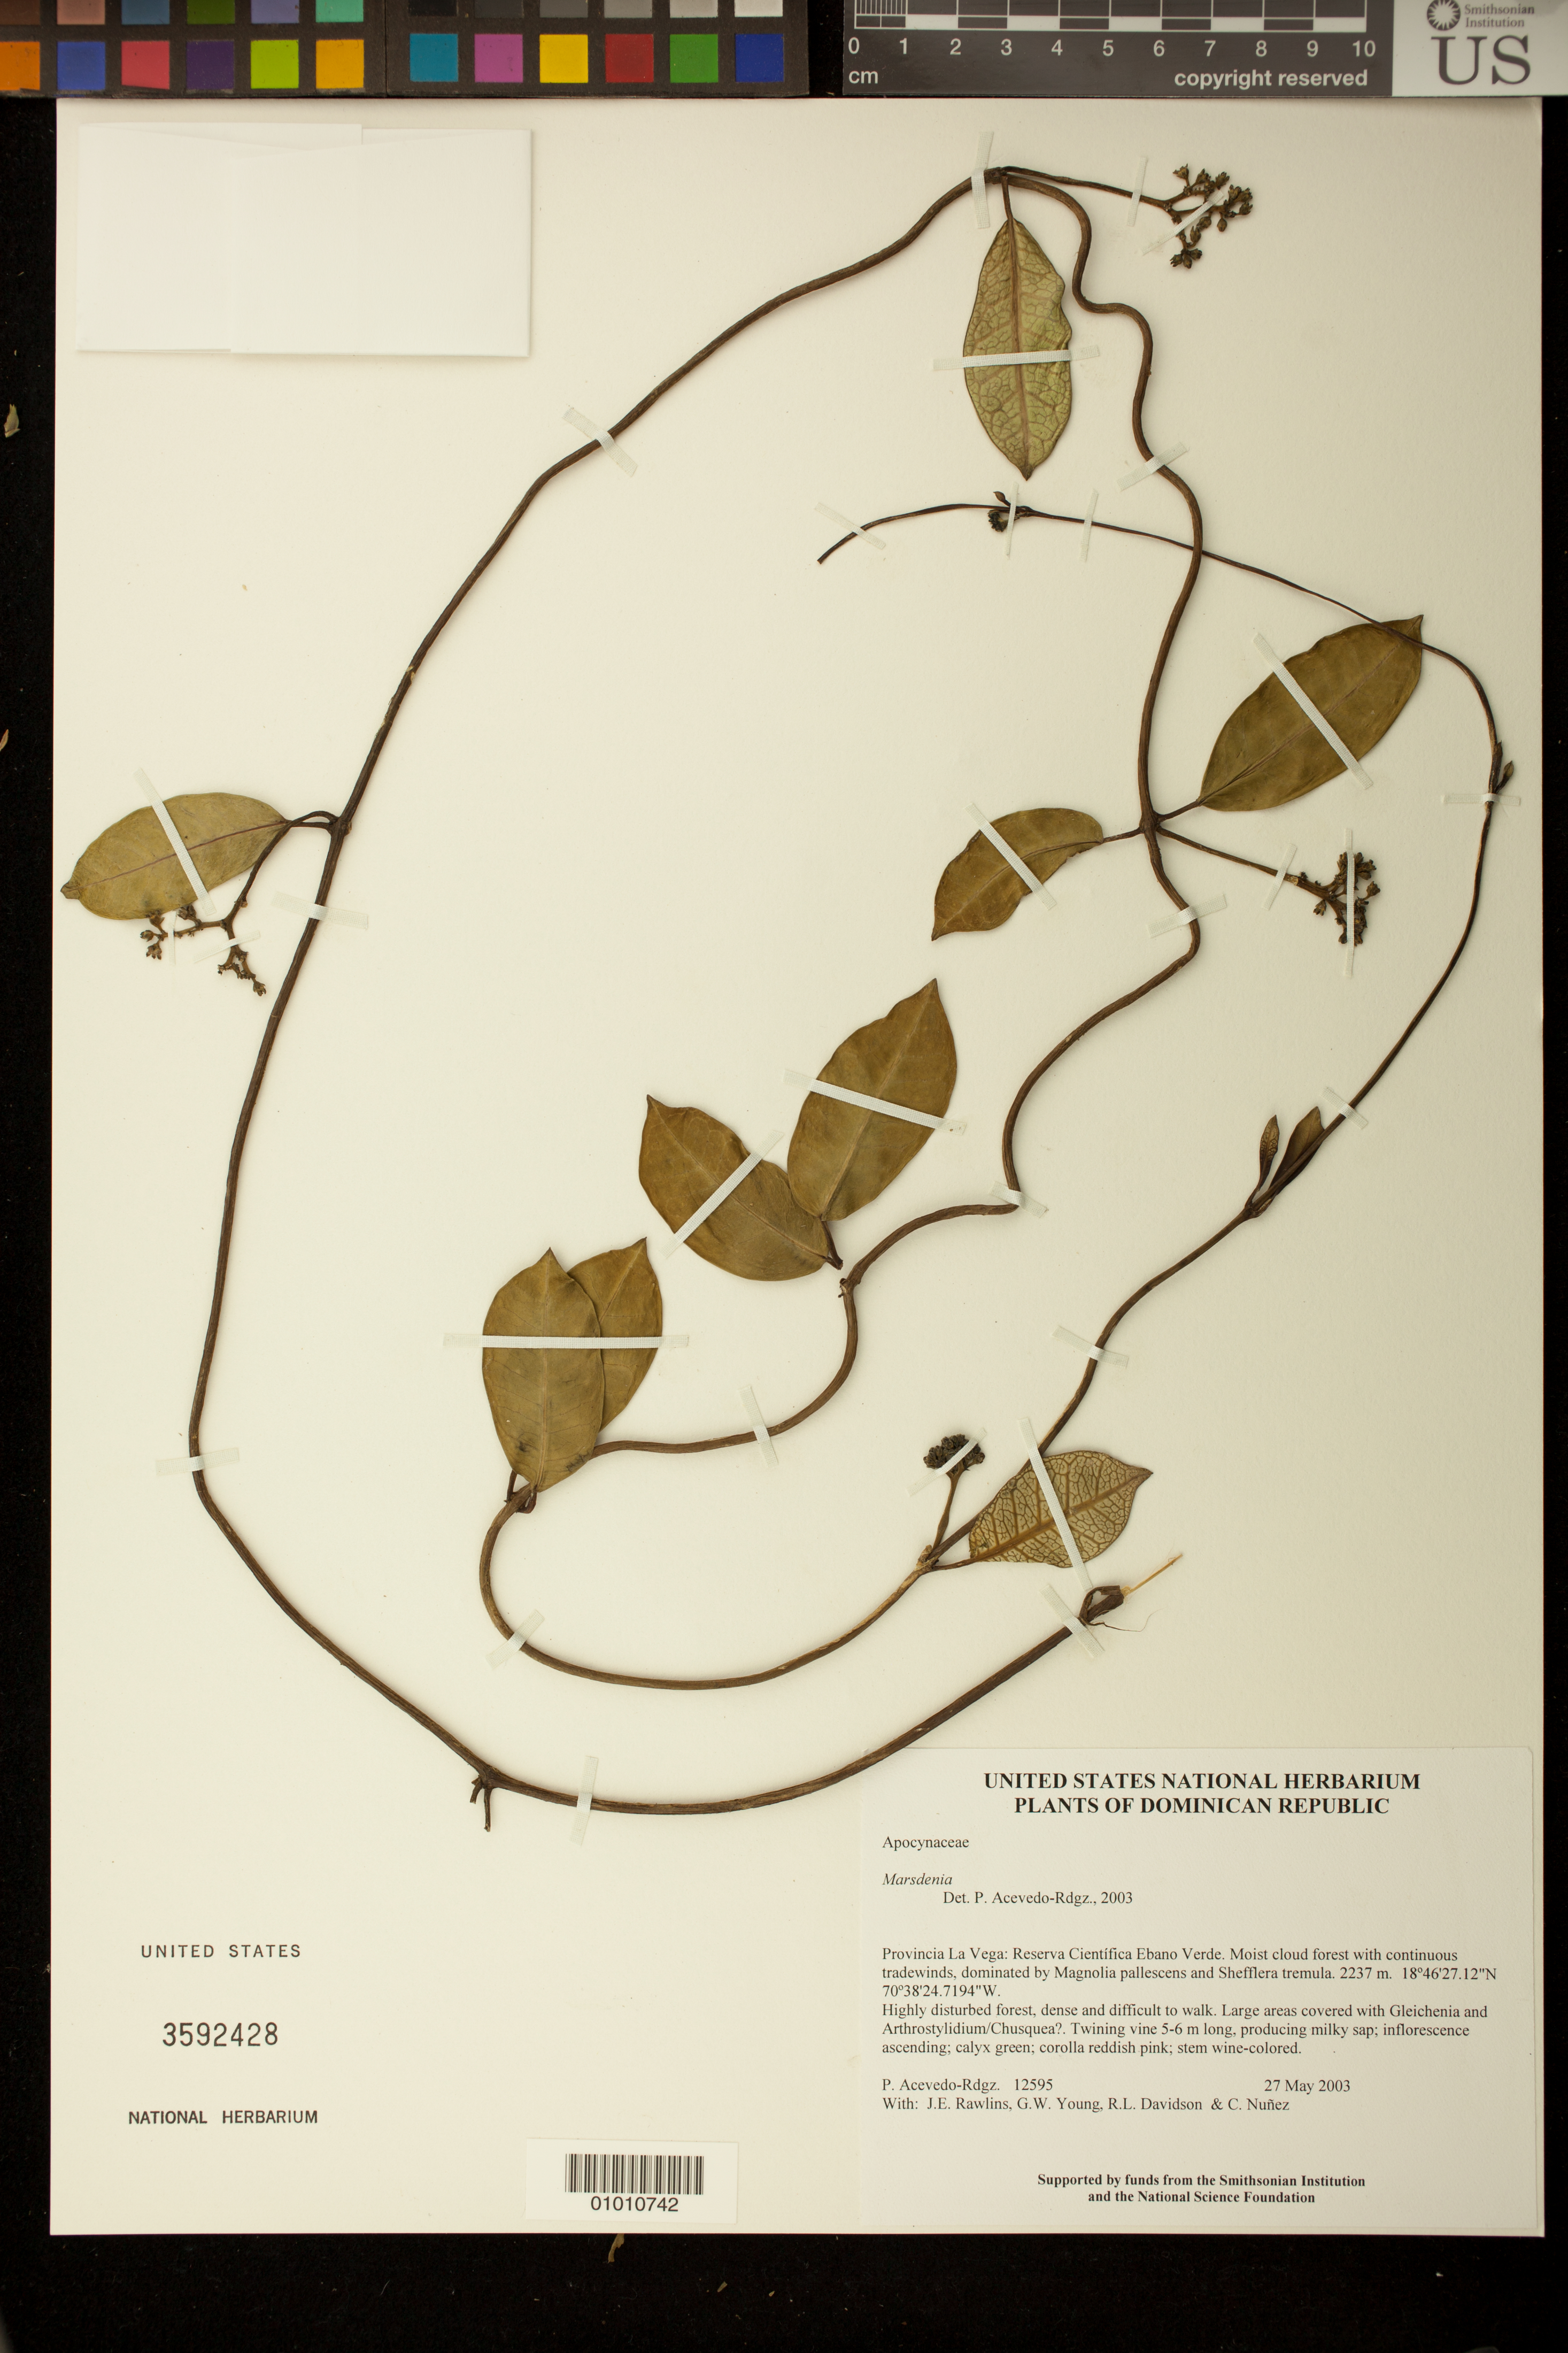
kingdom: Plantae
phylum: Tracheophyta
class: Magnoliopsida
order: Gentianales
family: Apocynaceae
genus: Marsdenia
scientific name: Marsdenia sp.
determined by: Acevedo-Rodríguez, P., (BOT), Smithsonian Institution - National Museum of Natural History (UNITED STATES)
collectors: P. Acevedo-Rodr., J. Rawlins, G. Young, R. Davidson & C. Nunez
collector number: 12595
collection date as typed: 27 May 2003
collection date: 2003-05-27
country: Dominican Republic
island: Hispaniola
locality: Provincia La Vega: Reserva Científica Ebano Verde. Moist cloud forest with continuous tradewinds, dominated by Magnolia pallescens and Shefflera tremula.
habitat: Highly disturbed forest, dense and difficult to walk. Large areas covered with Gleichenia and Arthrostylidium/Chusquea?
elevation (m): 2237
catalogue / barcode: US 3592428